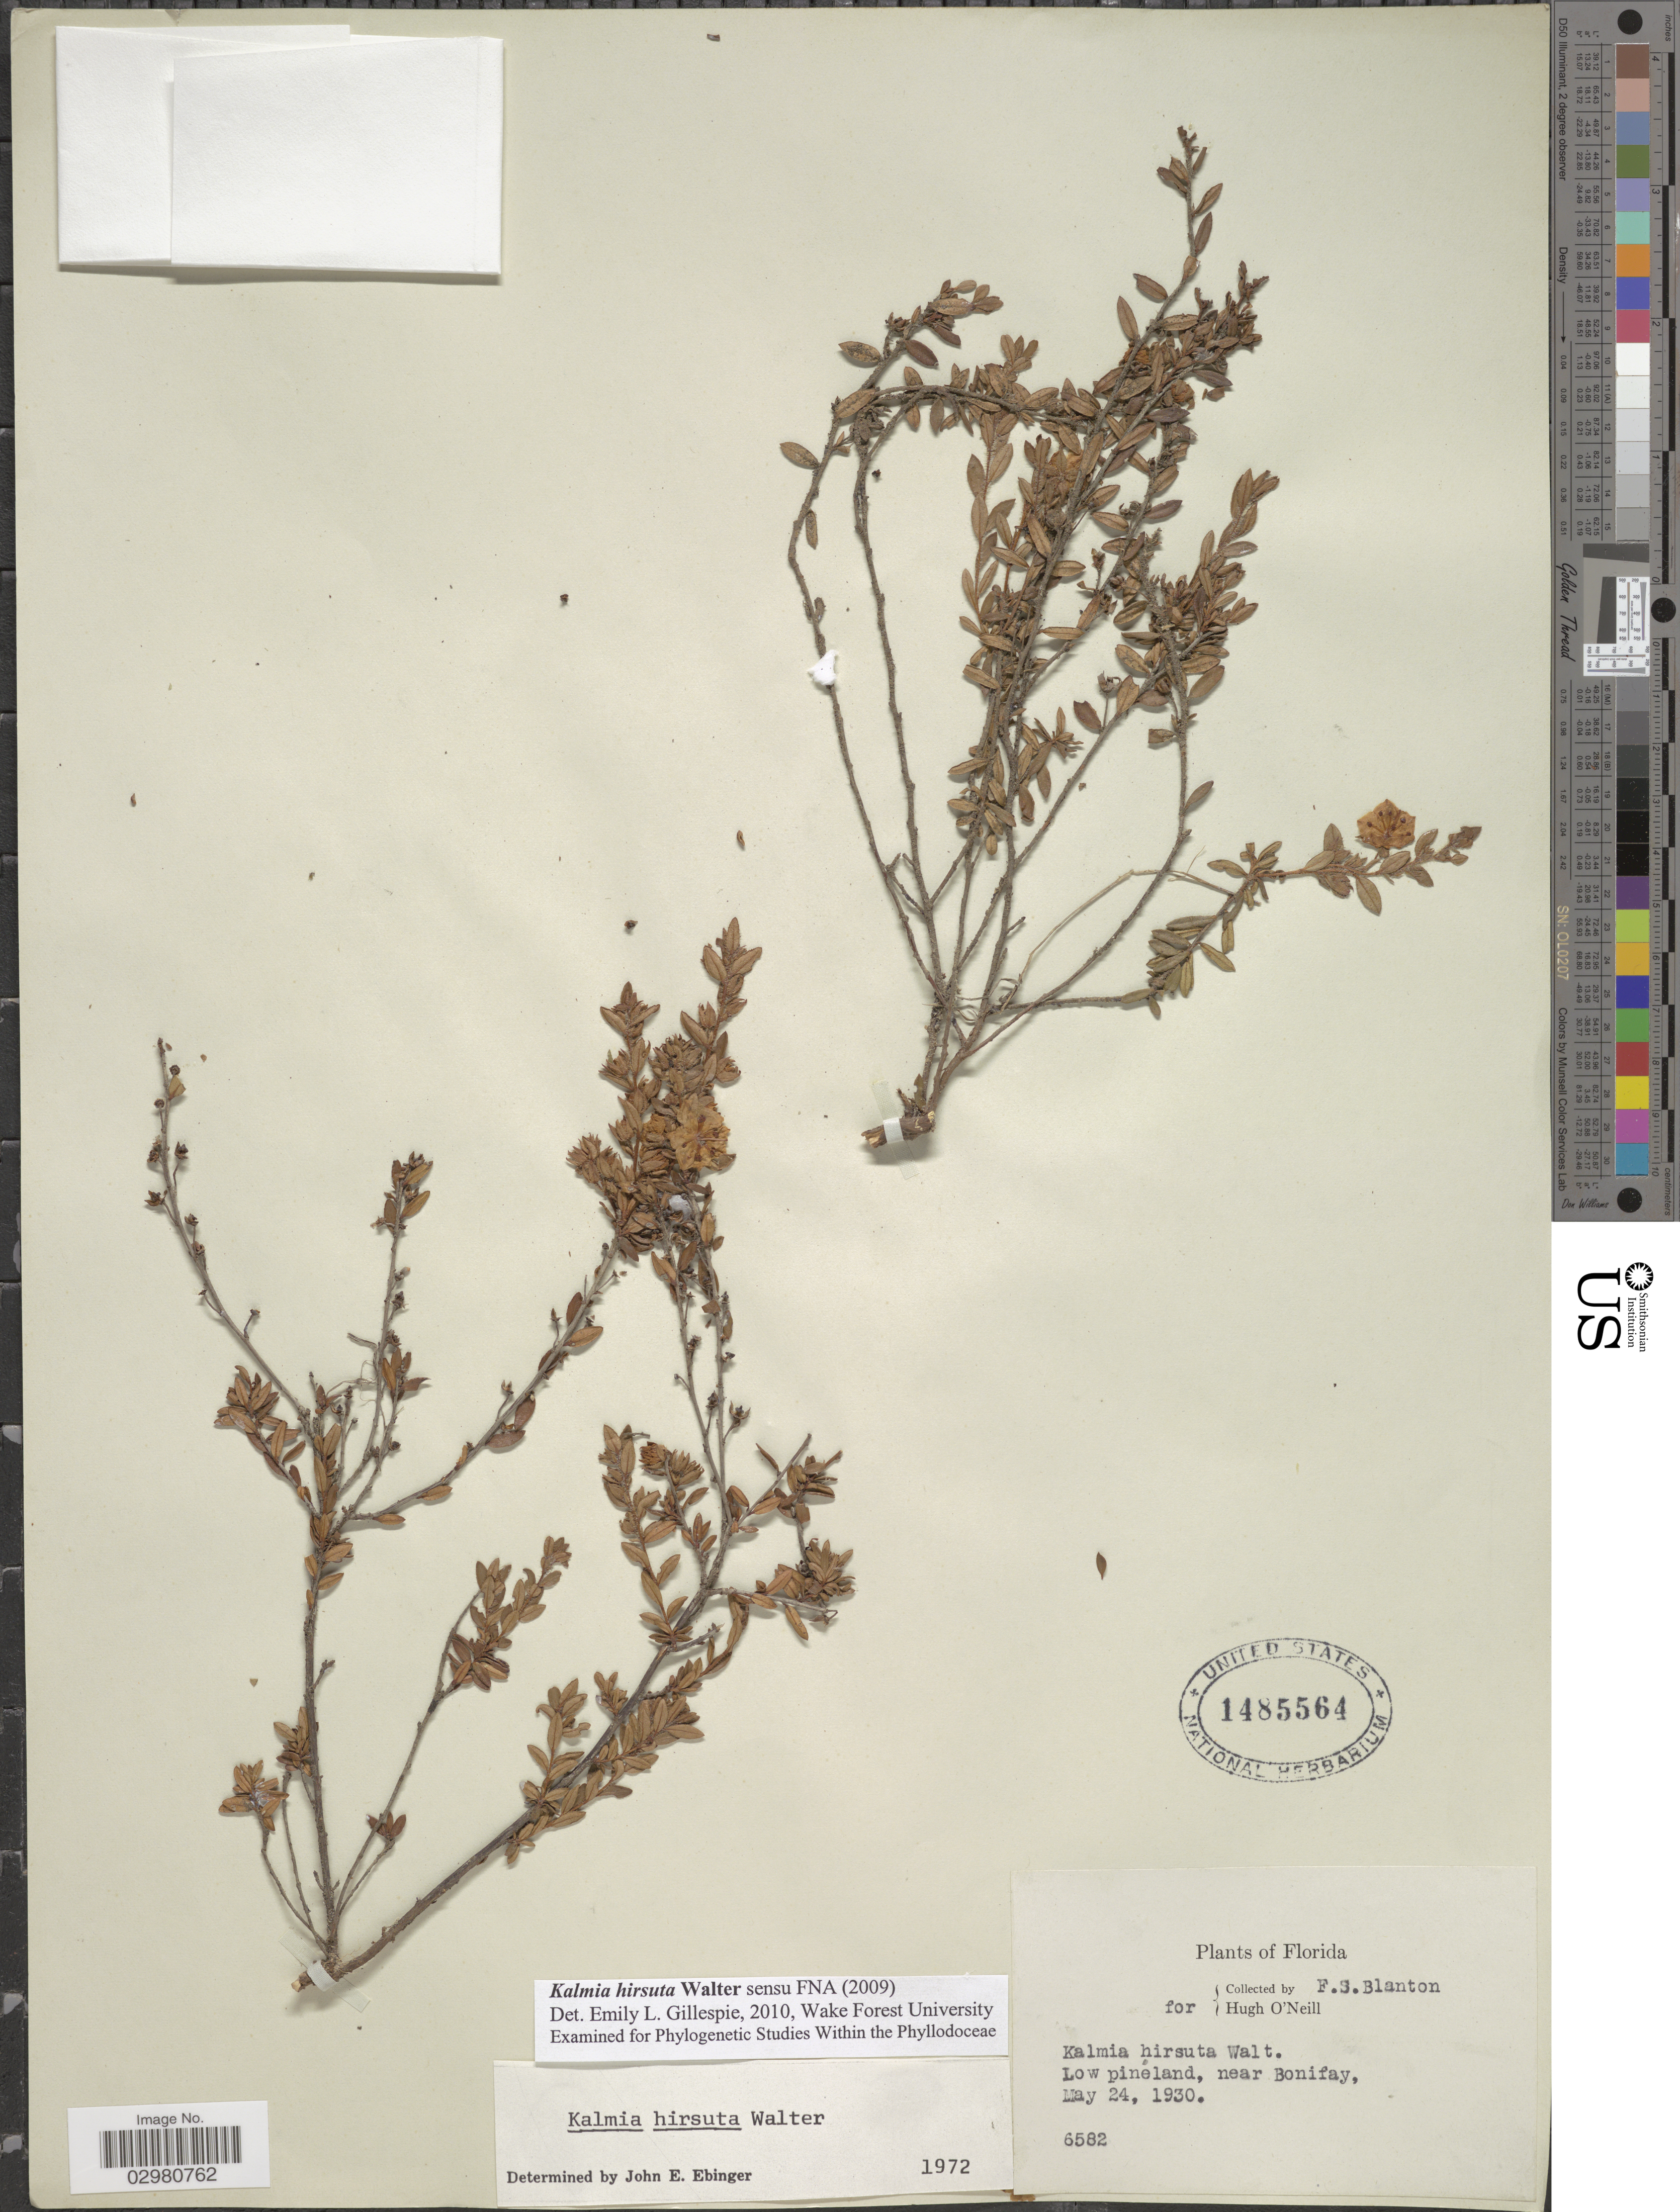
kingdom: Plantae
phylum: Tracheophyta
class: Magnoliopsida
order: Ericales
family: Ericaceae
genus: Kalmia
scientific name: Kalmia hirsuta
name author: Walter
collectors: F. S. Blanton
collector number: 6582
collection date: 1930-05-24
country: United States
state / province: Florida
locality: Near Bonifay.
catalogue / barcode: US 1485564